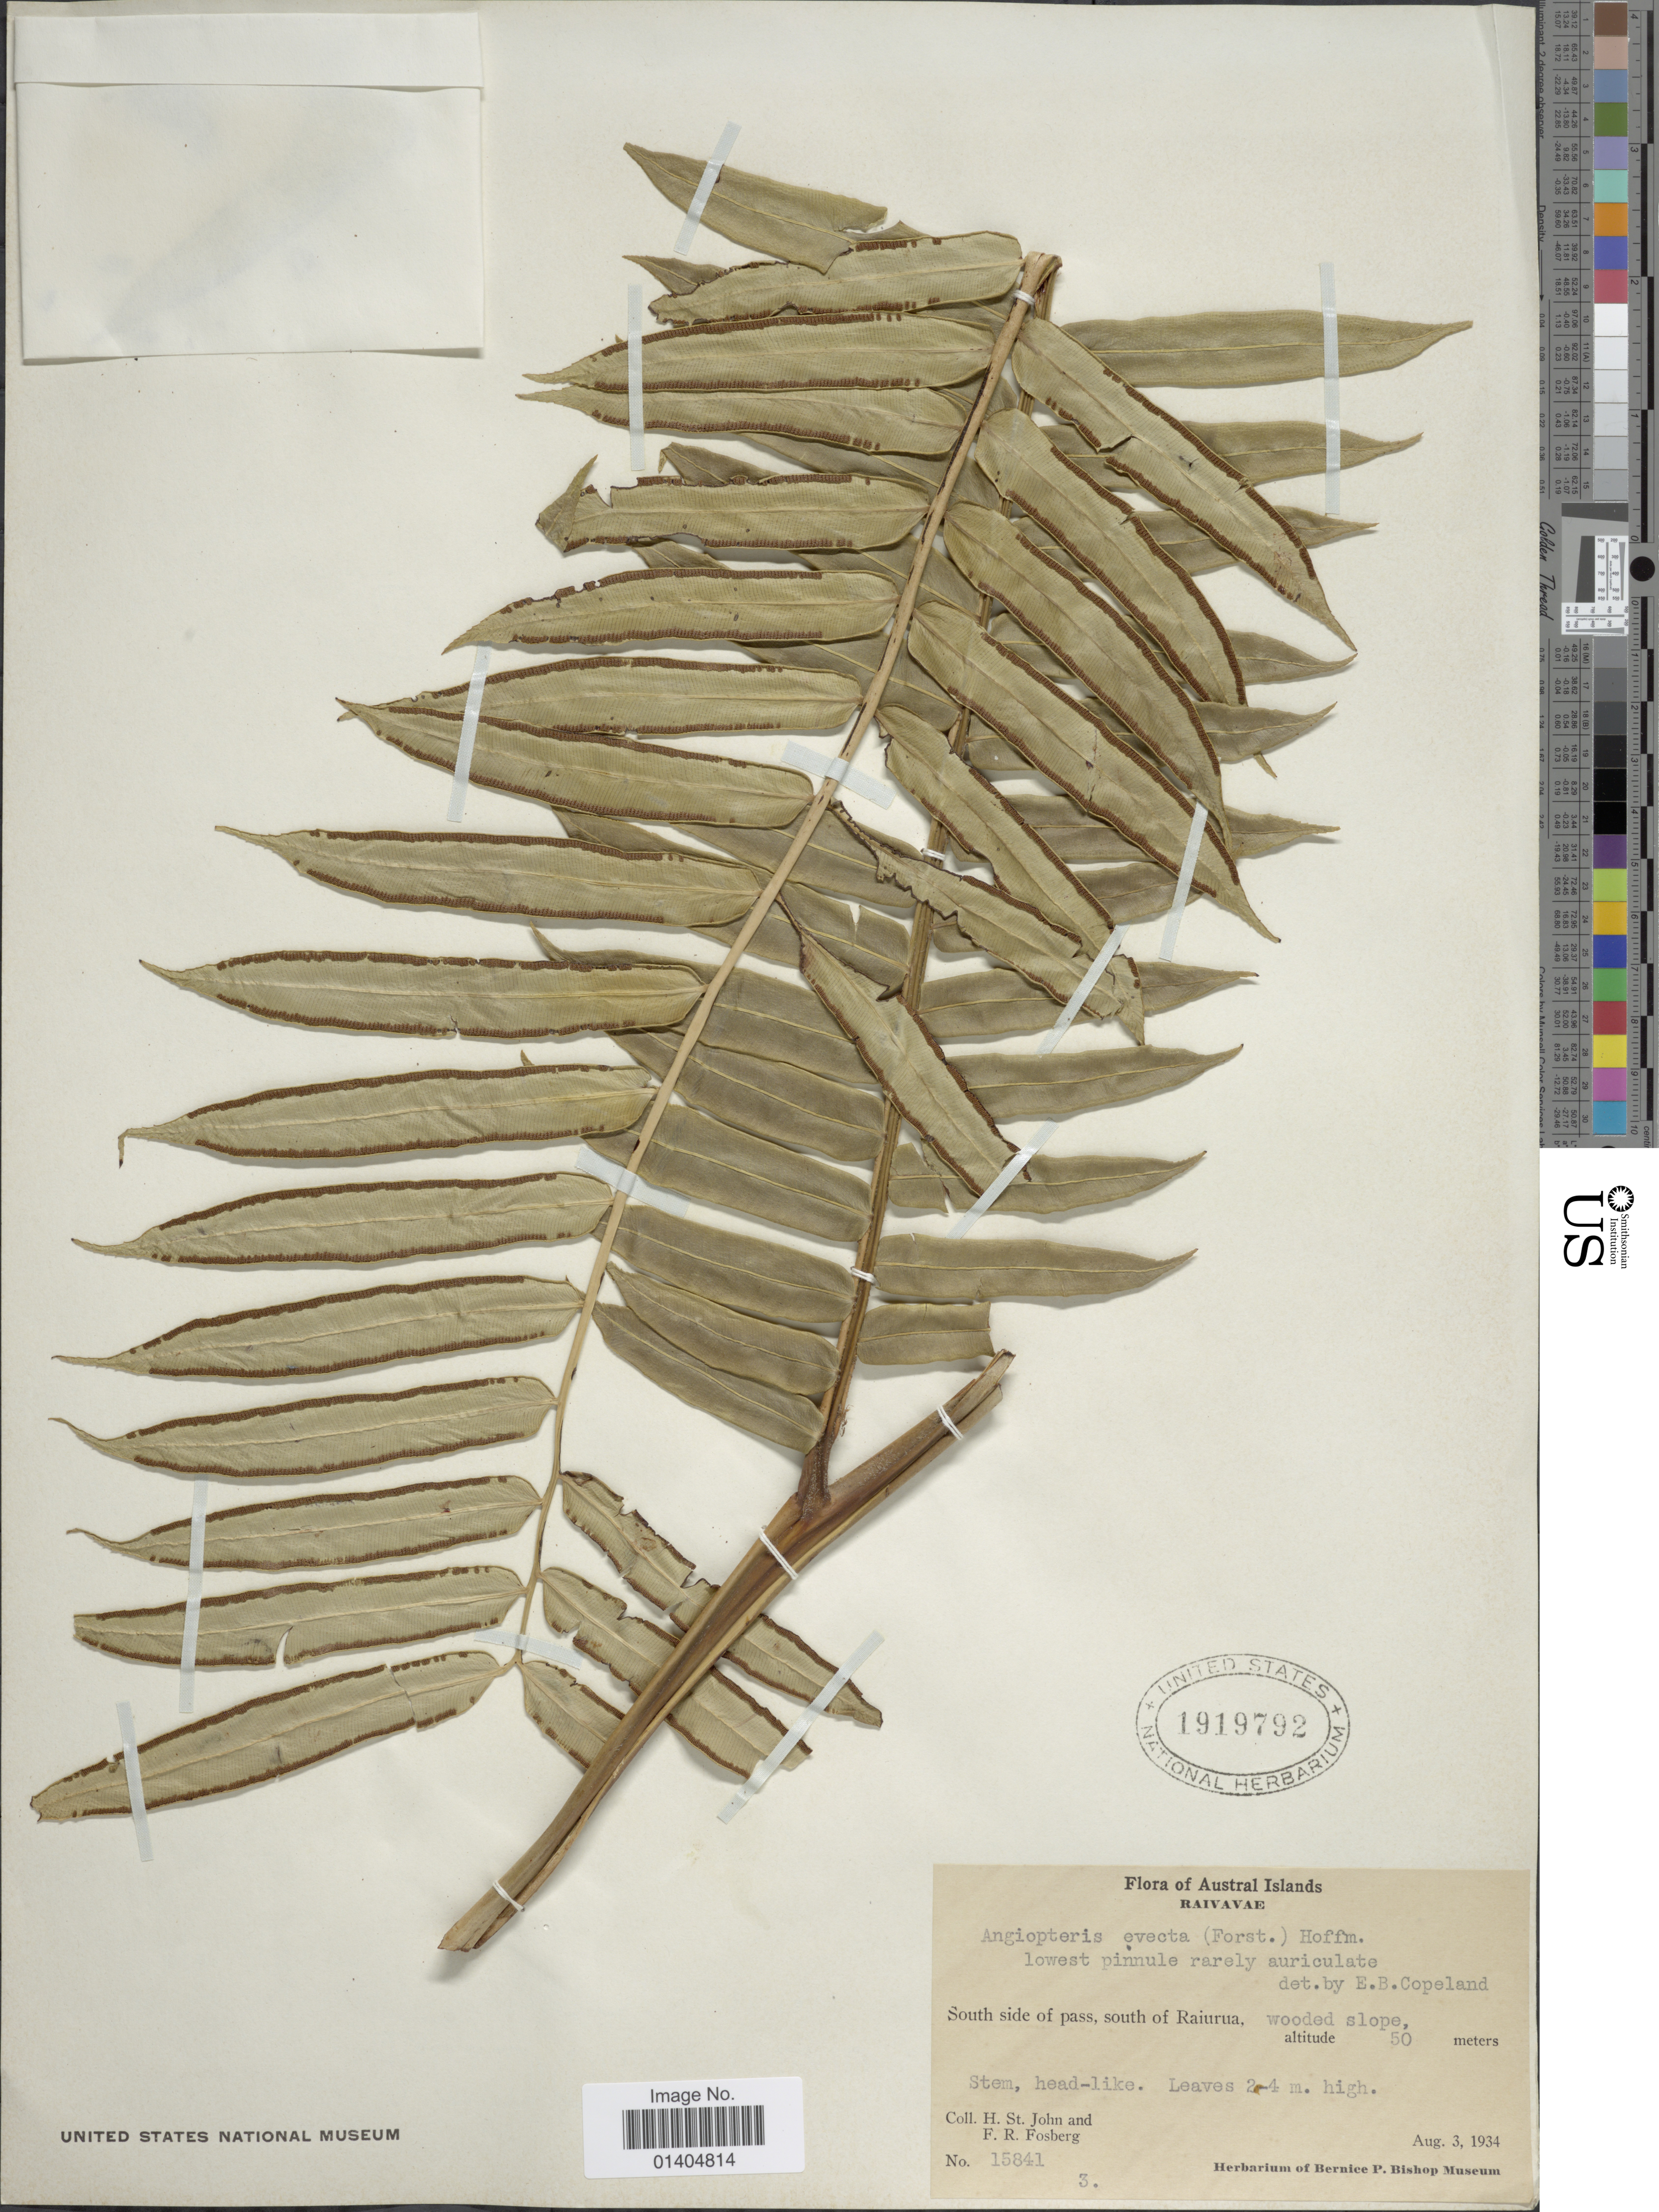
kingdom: Plantae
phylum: Tracheophyta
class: Polypodiopsida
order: Marattiales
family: Marattiaceae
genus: Angiopteris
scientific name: Angiopteris evecta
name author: (G. Forst.) Hoffm.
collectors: H. St. John & F. R. Fosberg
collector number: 15841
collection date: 1934-08-03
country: French Polynesia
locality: Austral Islands South side of pass, south of Raiurua, wooded slope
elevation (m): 50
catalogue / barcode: US 1919792